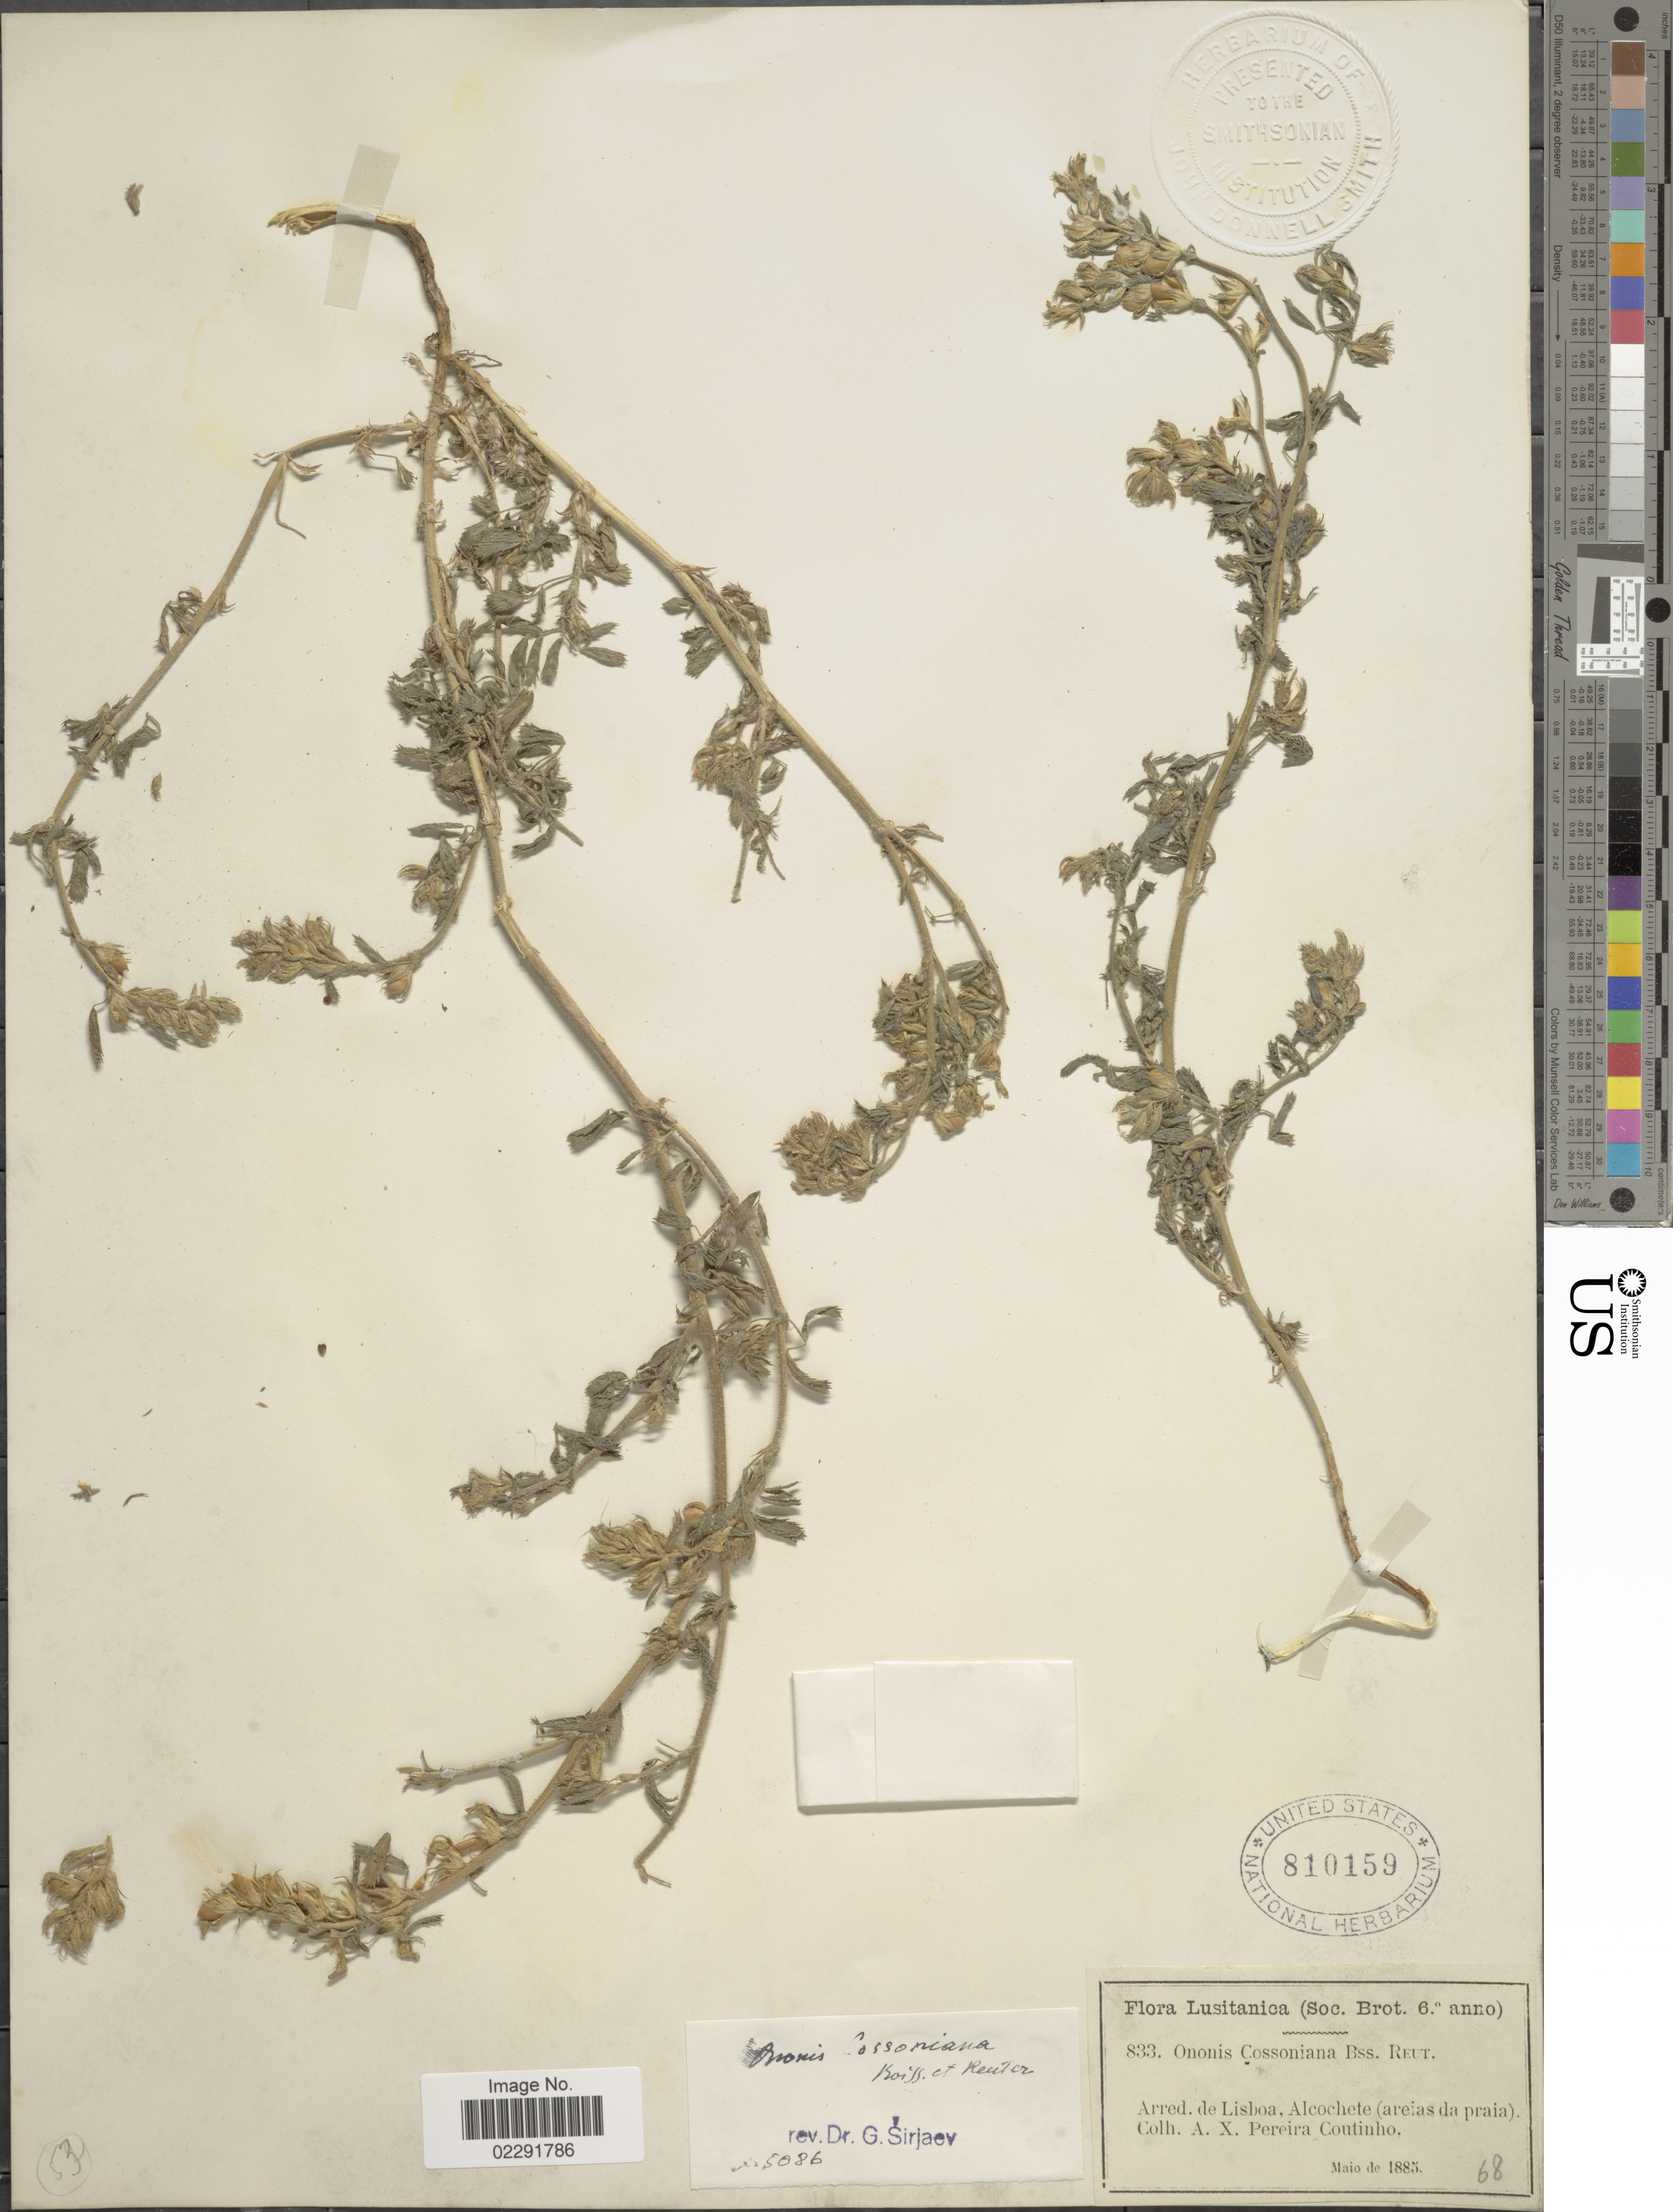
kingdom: Plantae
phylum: Tracheophyta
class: Magnoliopsida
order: Fabales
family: Fabaceae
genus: Ononis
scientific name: Ononis cossoniana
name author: Boiss. & Reut.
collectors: A. X. P. Coutinho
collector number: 833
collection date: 1885-05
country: Portugal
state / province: Lisboa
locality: Arred. de Lisboa, Alcochete (areias da praia).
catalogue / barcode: US 810159